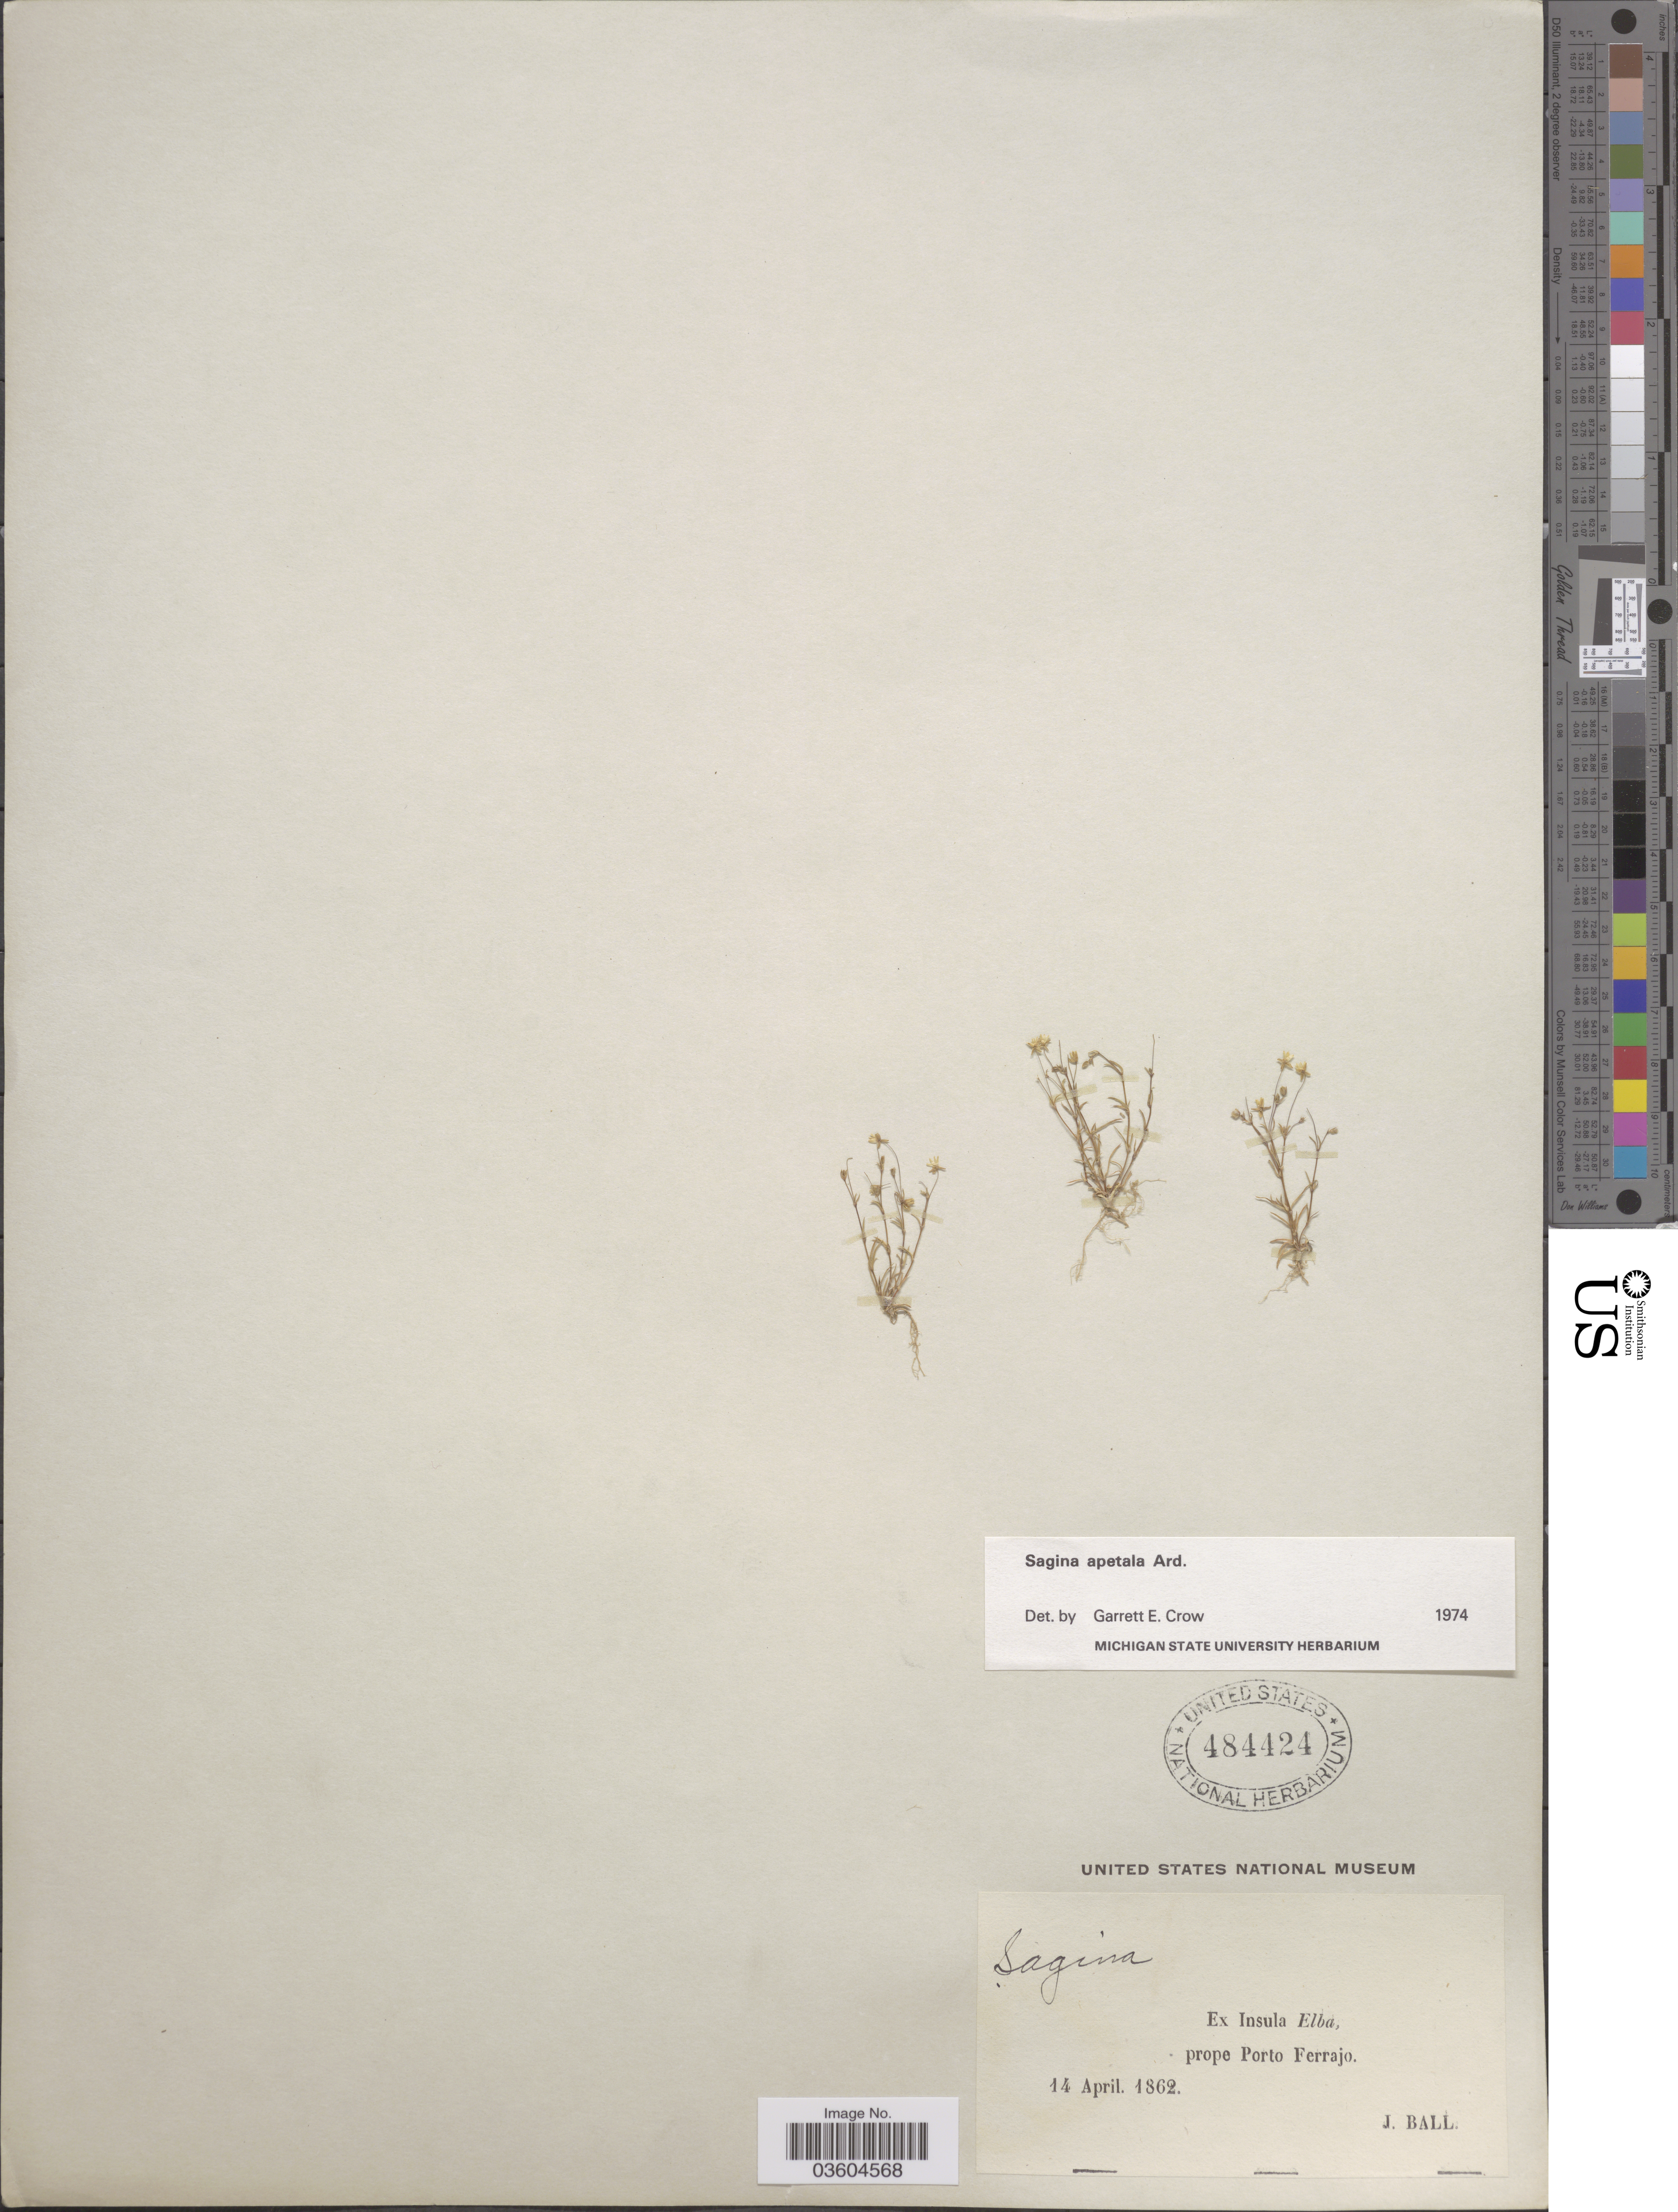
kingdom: Plantae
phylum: Tracheophyta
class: Magnoliopsida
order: Caryophyllales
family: Caryophyllaceae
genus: Sagina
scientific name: Sagina apetala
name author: Ard.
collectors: J. Ball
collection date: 1862-04-14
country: Italy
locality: Ex Insula Elba, prope Porto Ferrajo.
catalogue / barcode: US 484424